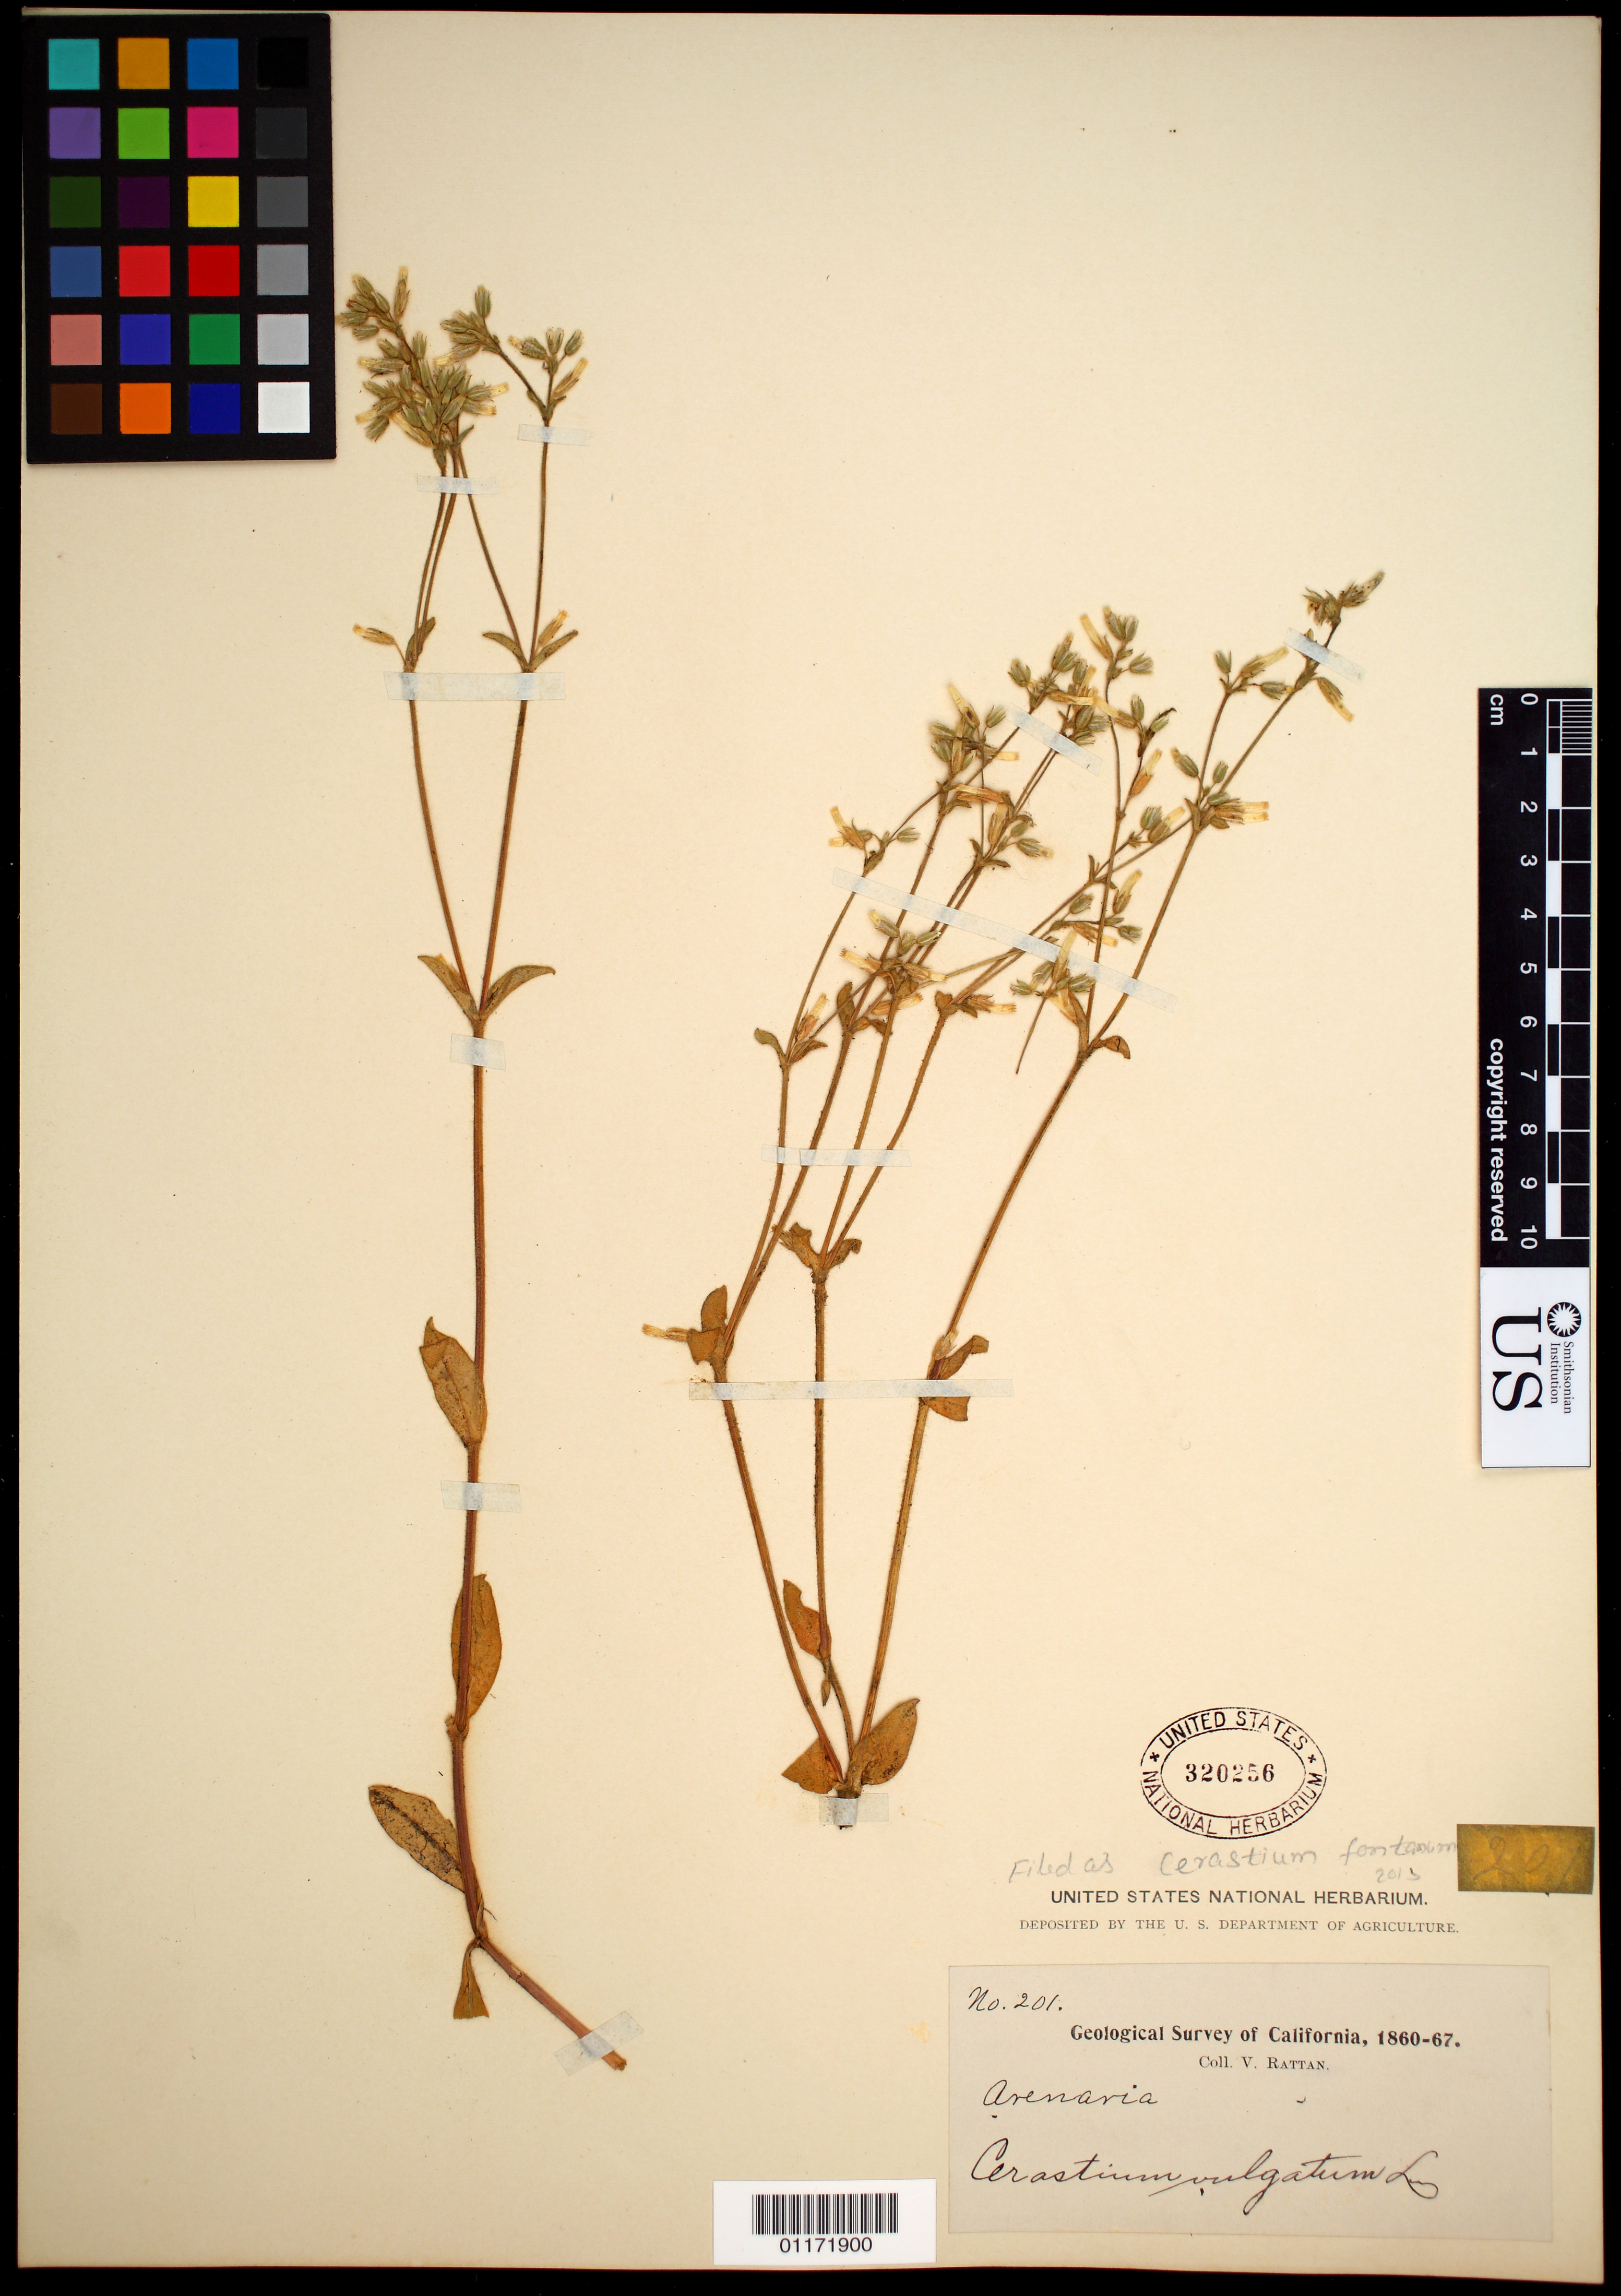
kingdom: Plantae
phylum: Tracheophyta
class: Magnoliopsida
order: Caryophyllales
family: Caryophyllaceae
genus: Cerastium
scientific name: Cerastium fontanum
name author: Baumg.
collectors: V. Rattan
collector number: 201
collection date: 1860/1867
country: United States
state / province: California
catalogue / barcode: US 320256